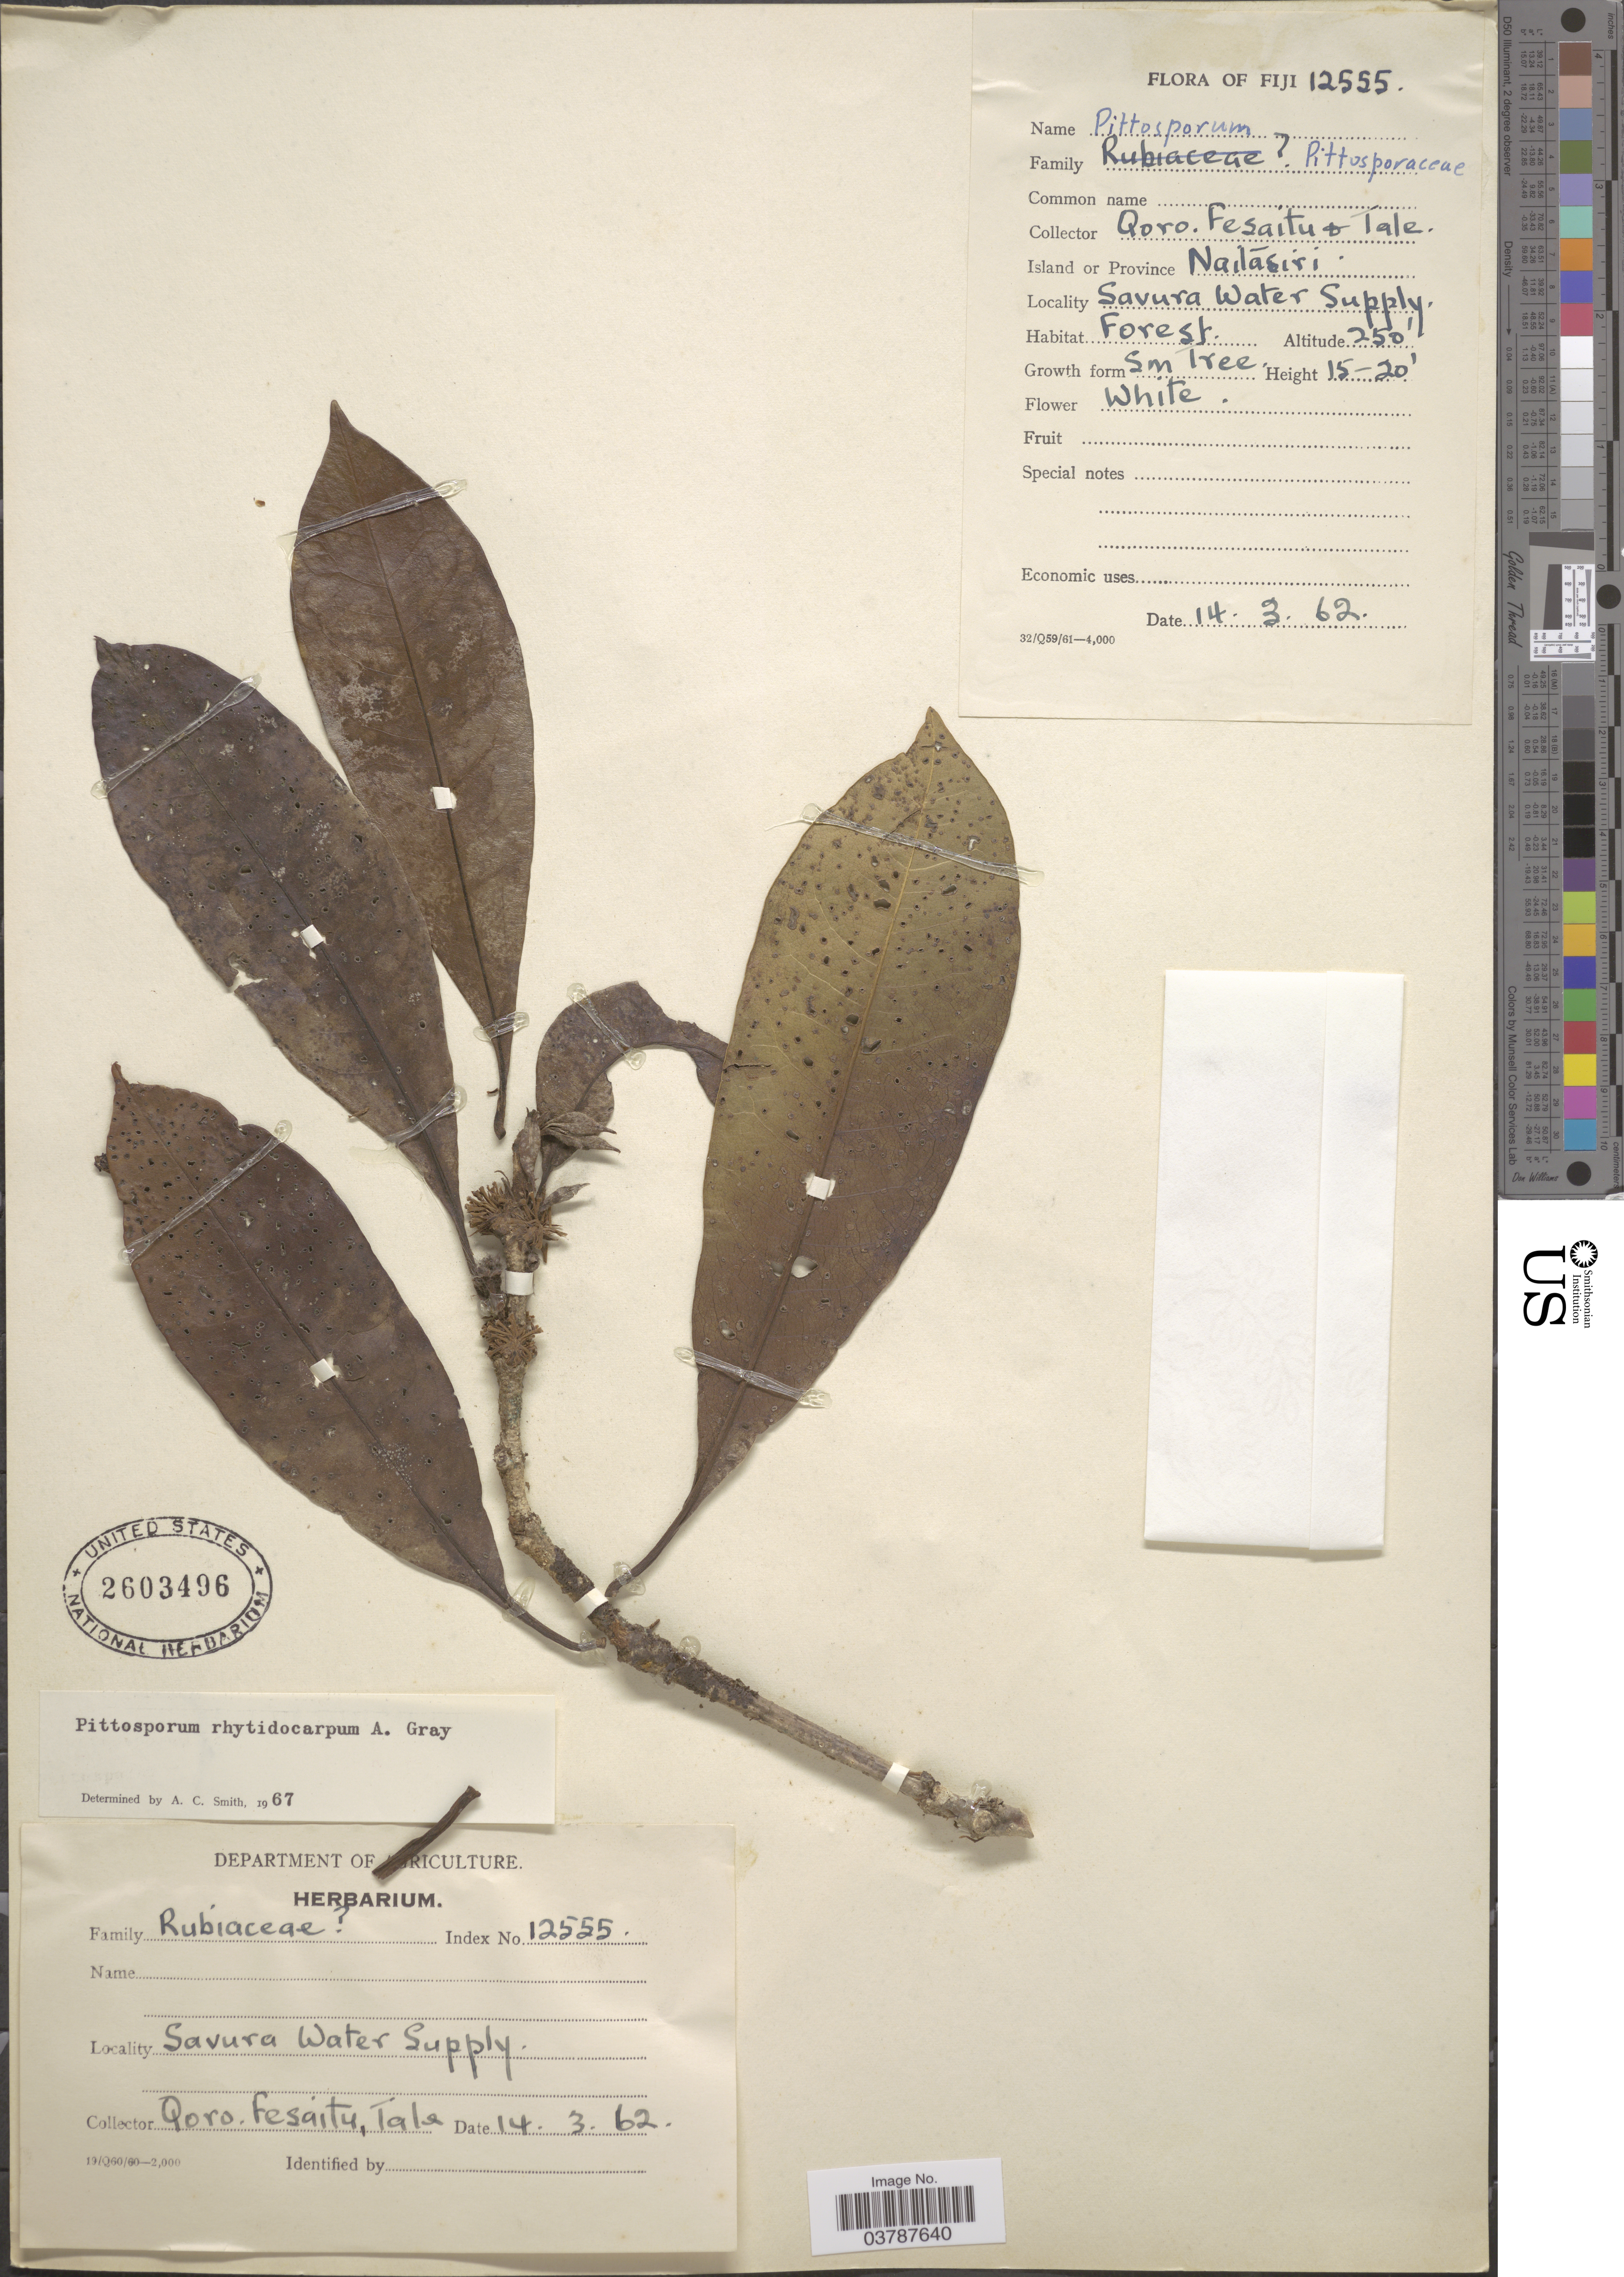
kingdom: Plantae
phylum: Tracheophyta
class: Magnoliopsida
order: Apiales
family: Pittosporaceae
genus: Pittosporum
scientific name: Pittosporum rhytidocarpum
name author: A. Gray in Wilkes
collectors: Q.T. Fesaitu & Tale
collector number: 12555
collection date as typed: Transcribed d/m/y: 14/3/62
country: Fiji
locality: Island or Province Nailásiri. Savura Water Supply.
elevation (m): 76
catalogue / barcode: US 2603496